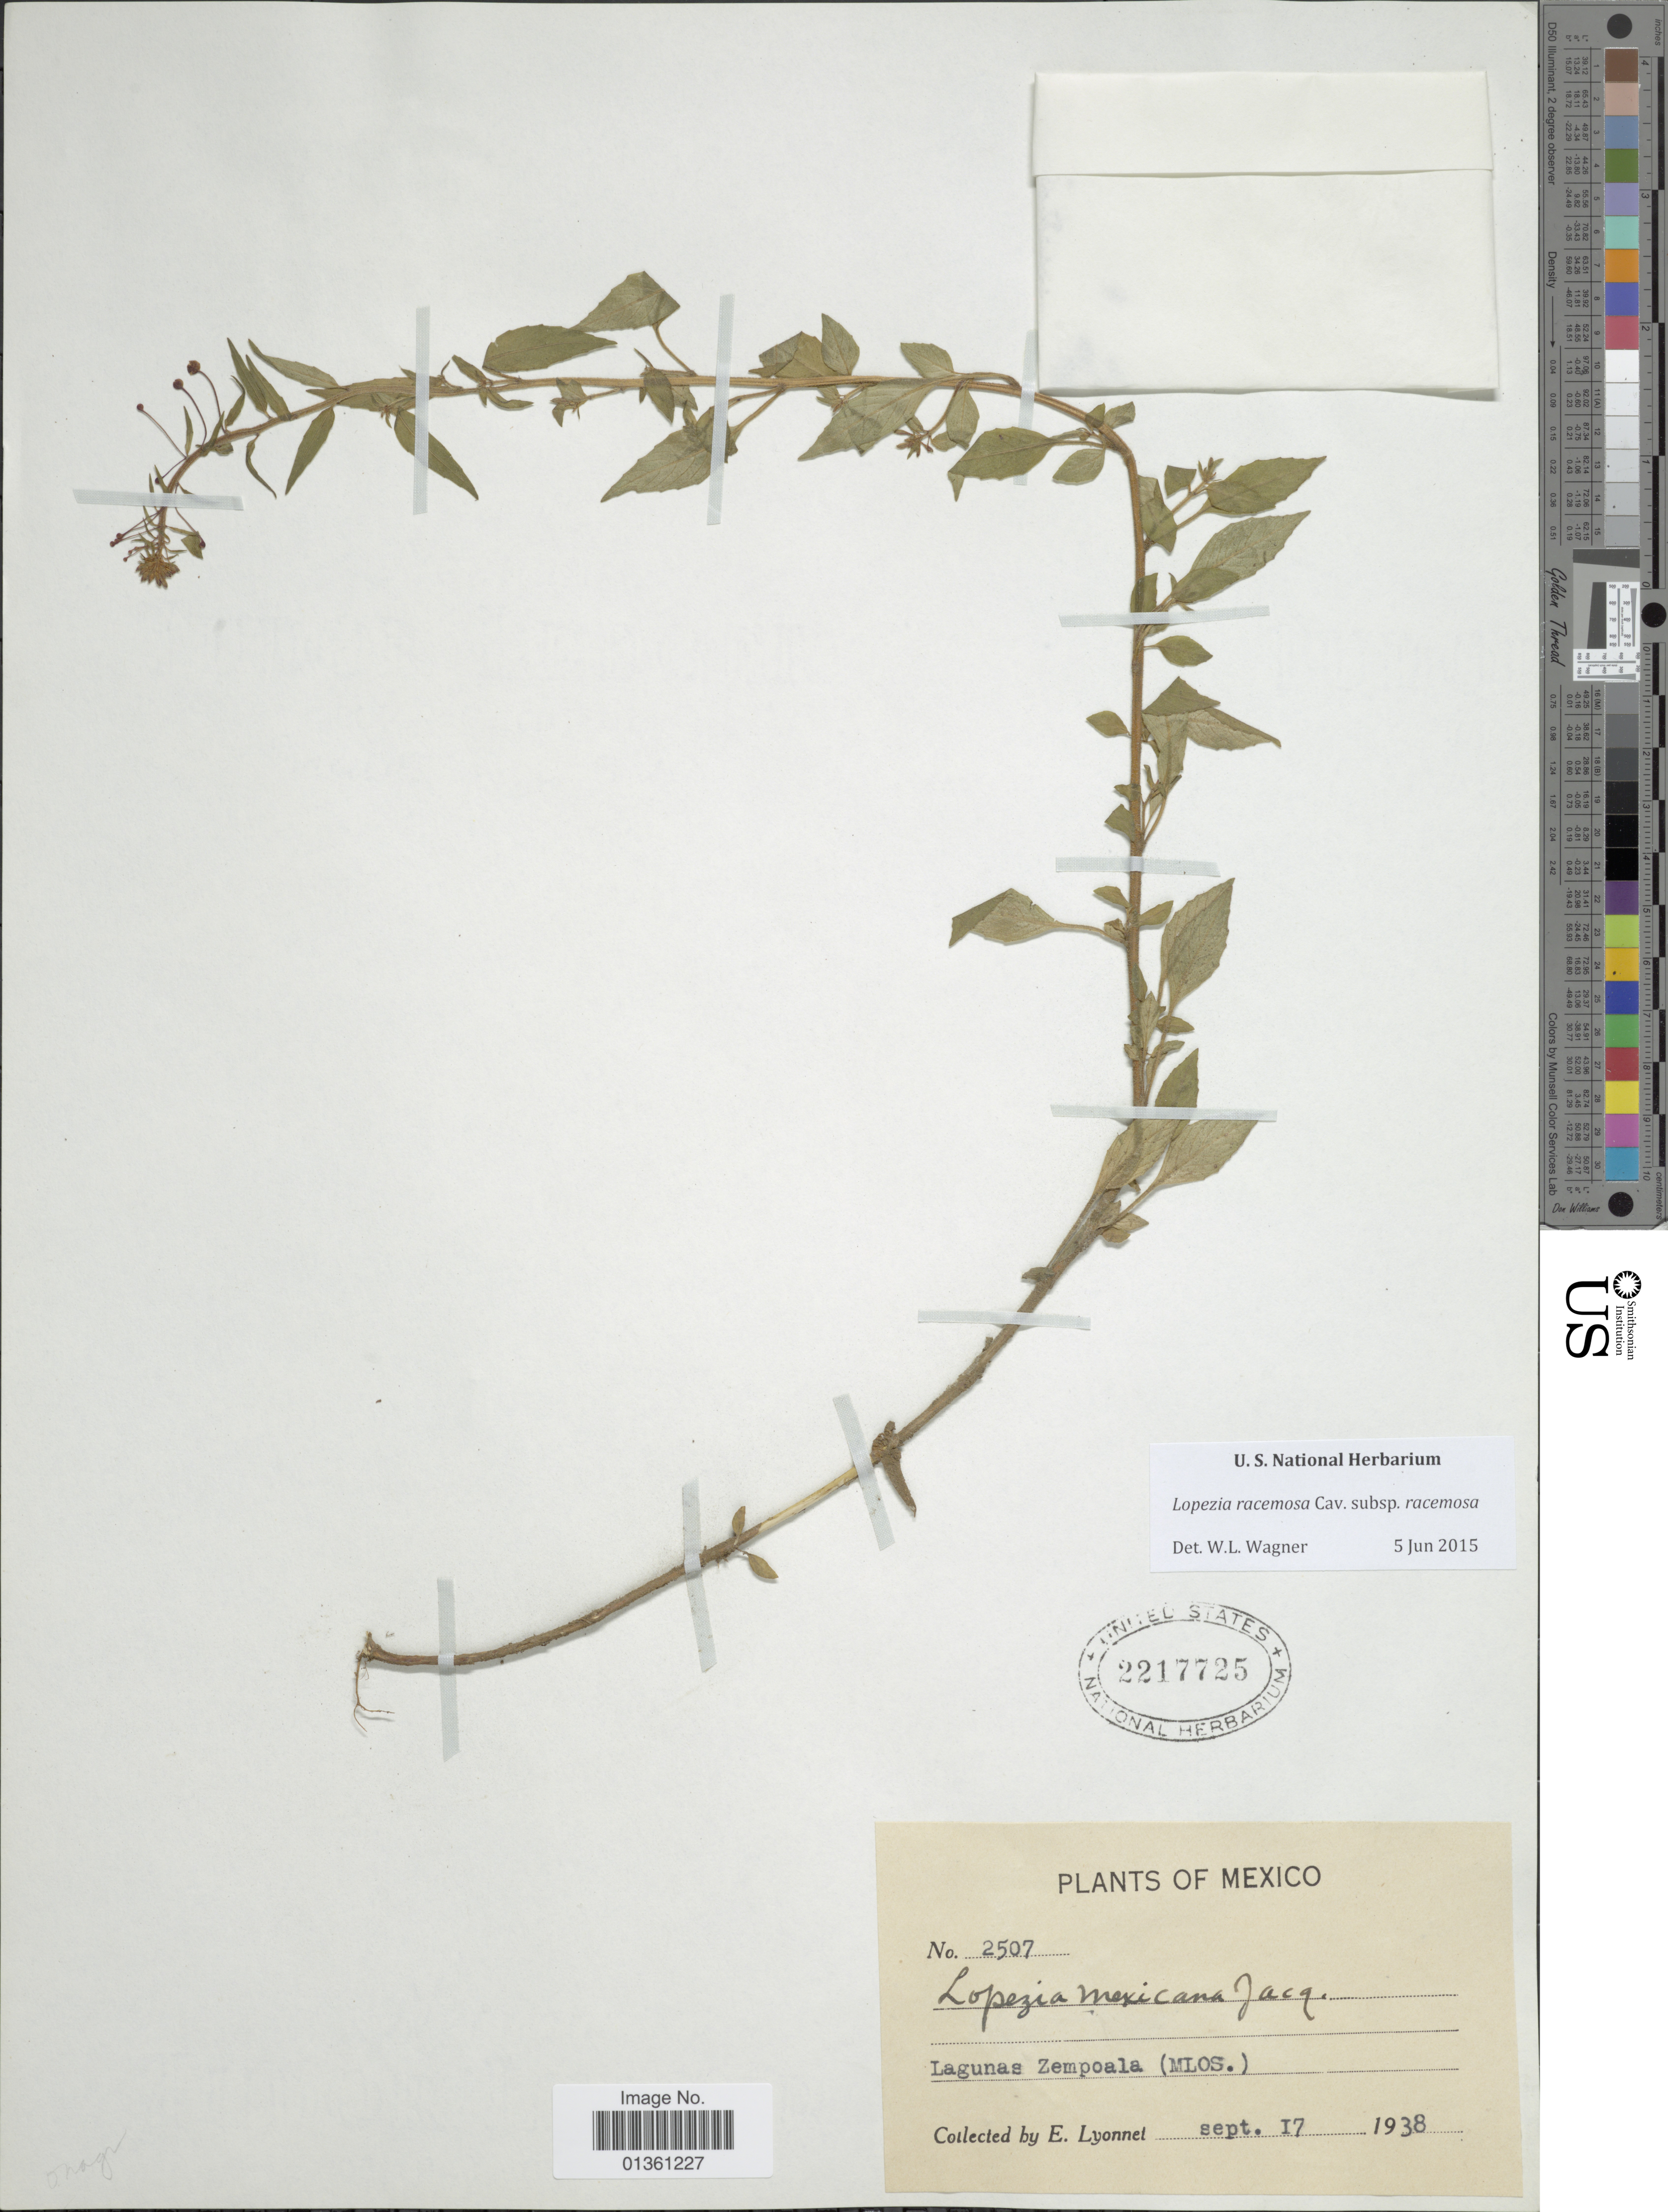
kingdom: Plantae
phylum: Tracheophyta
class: Magnoliopsida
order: Myrtales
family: Onagraceae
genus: Lopezia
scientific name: Lopezia racemosa subsp. racemosa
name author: Cav.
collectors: E. Lyonnet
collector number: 2507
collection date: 1938-09-17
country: Mexico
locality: Lagunas Zempoala (MLOS.).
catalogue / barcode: US 2217725